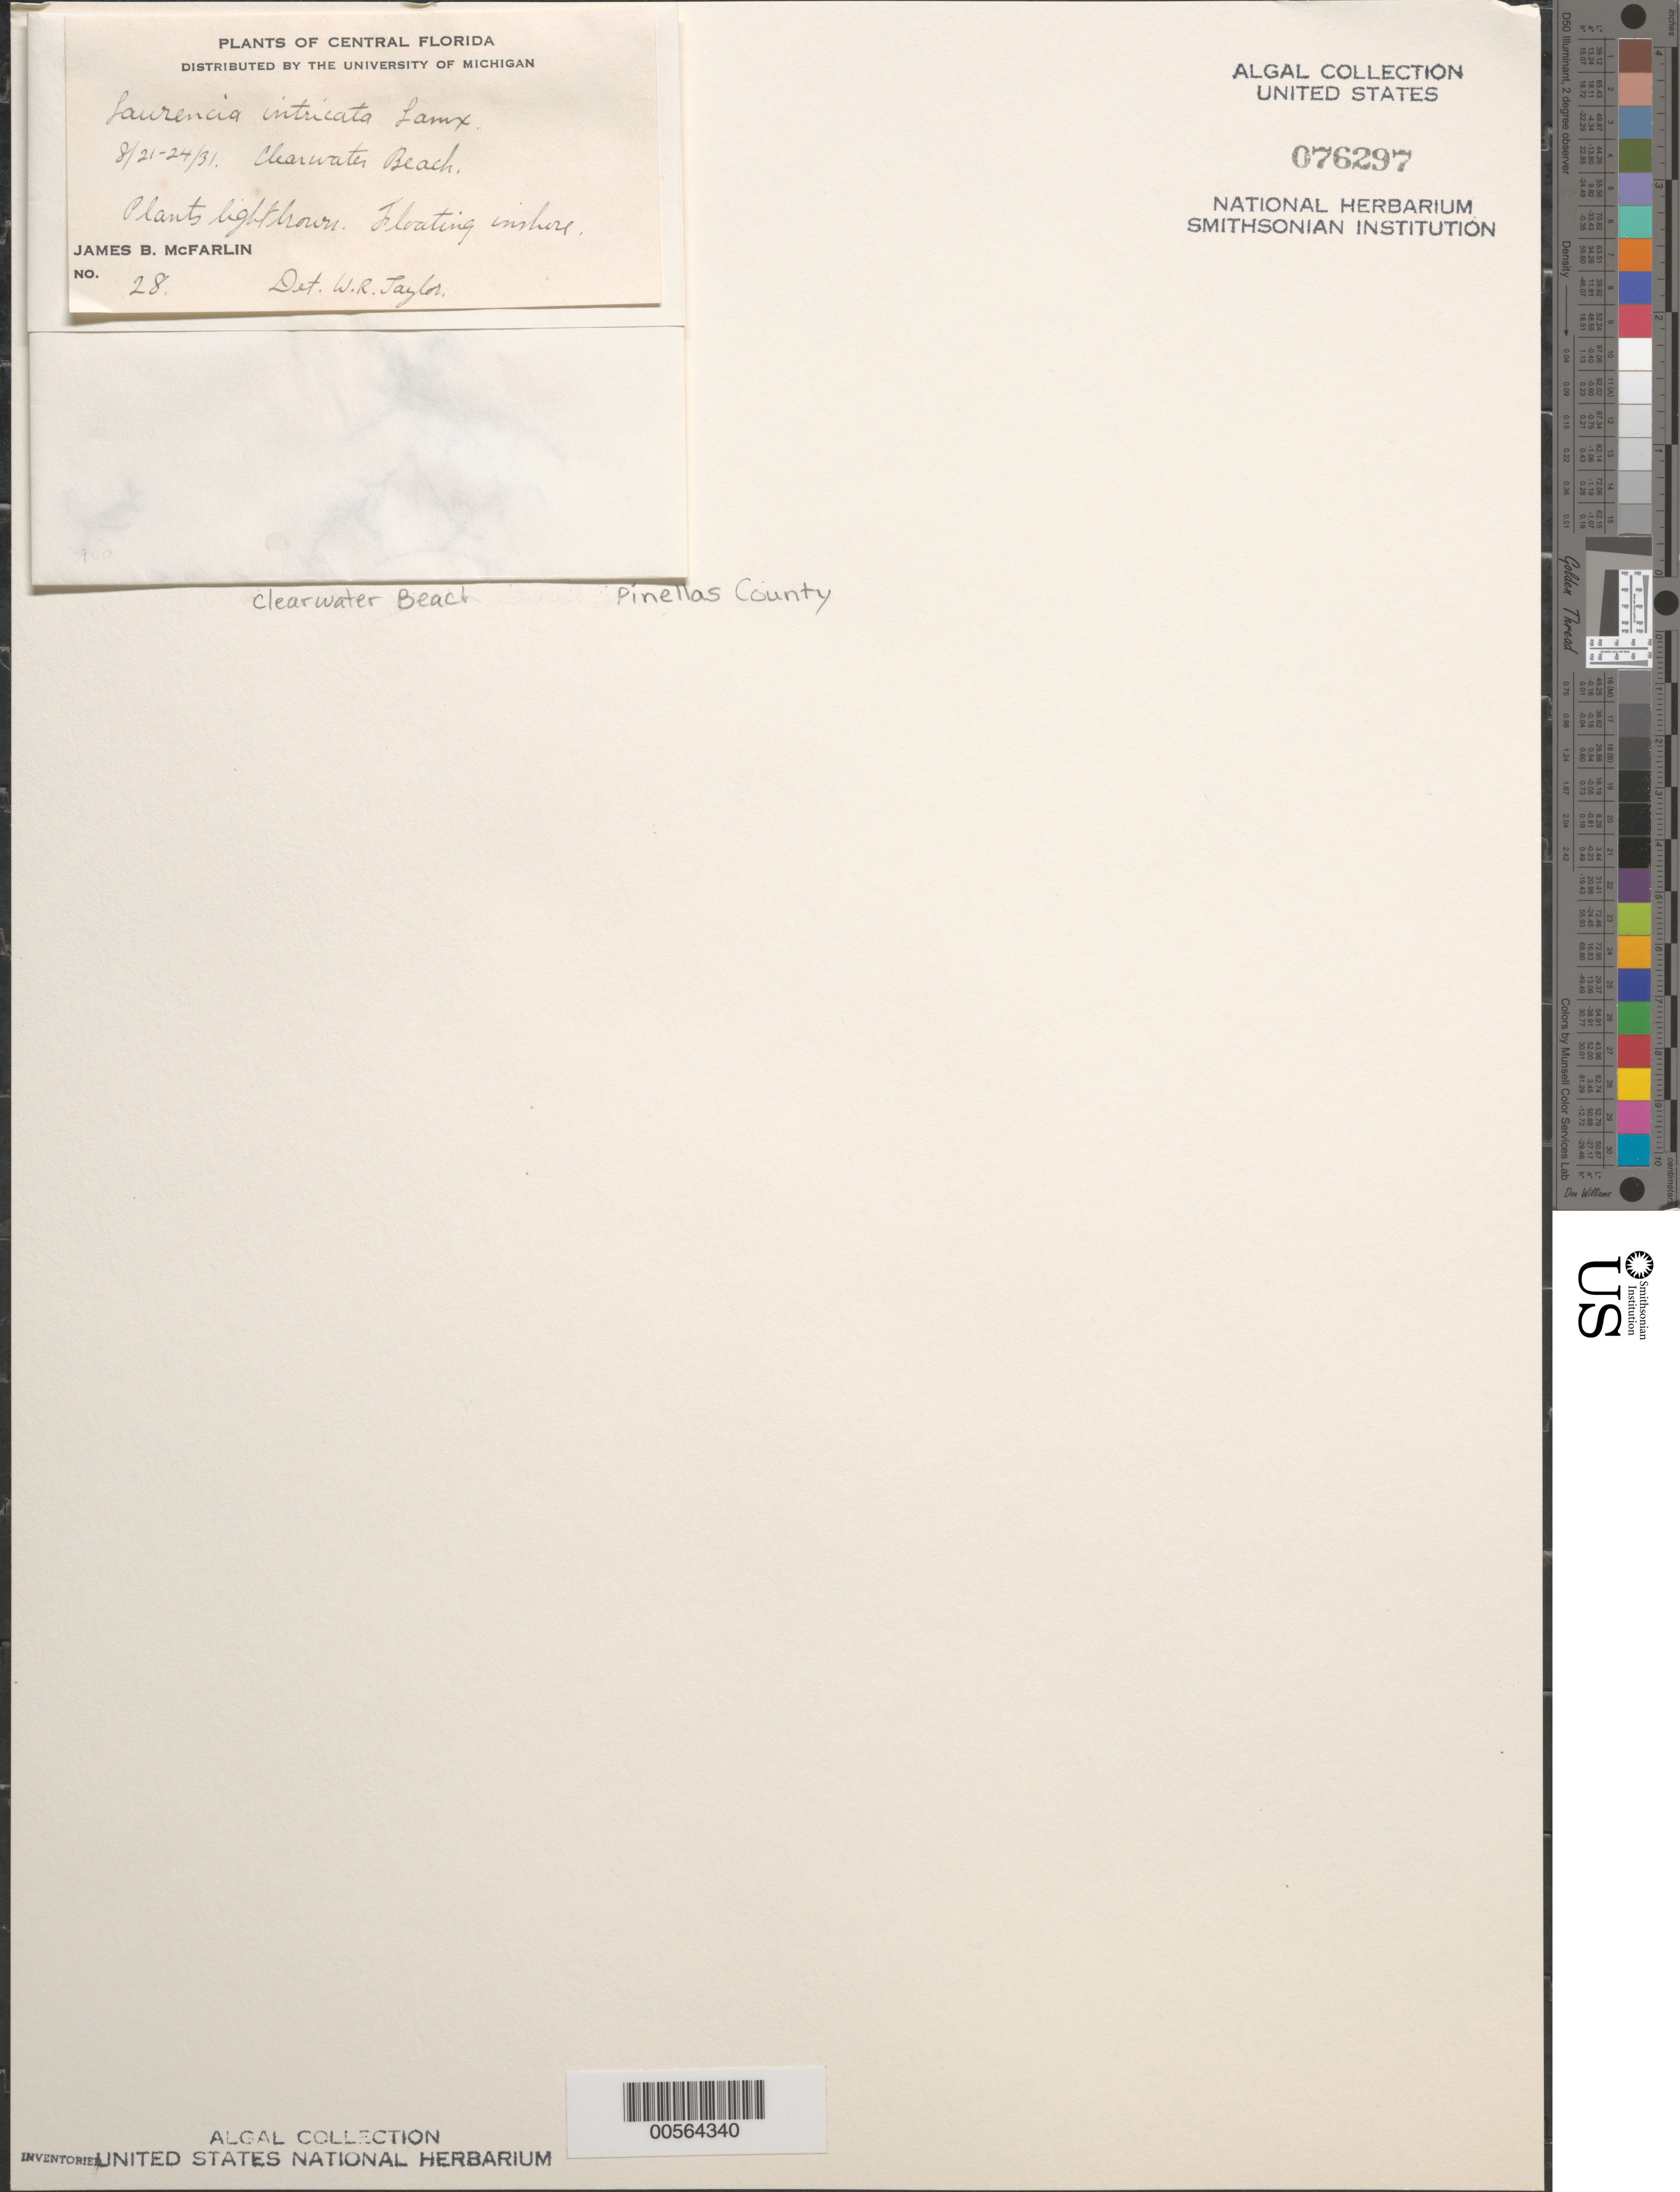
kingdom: Plantae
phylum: Rhodophyta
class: Florideophyceae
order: Ceramiales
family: Rhodomelaceae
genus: Laurencia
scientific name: Laurencia intricata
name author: J.V.Lamouroux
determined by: Taylor, William R.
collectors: J. McFarlin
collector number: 28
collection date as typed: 21 Aug 1931 TO 24 Aug 1931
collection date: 1931-08-21/1931-08-24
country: United States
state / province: Florida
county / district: Pinellas County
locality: Clearwater Beach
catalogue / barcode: US 76297